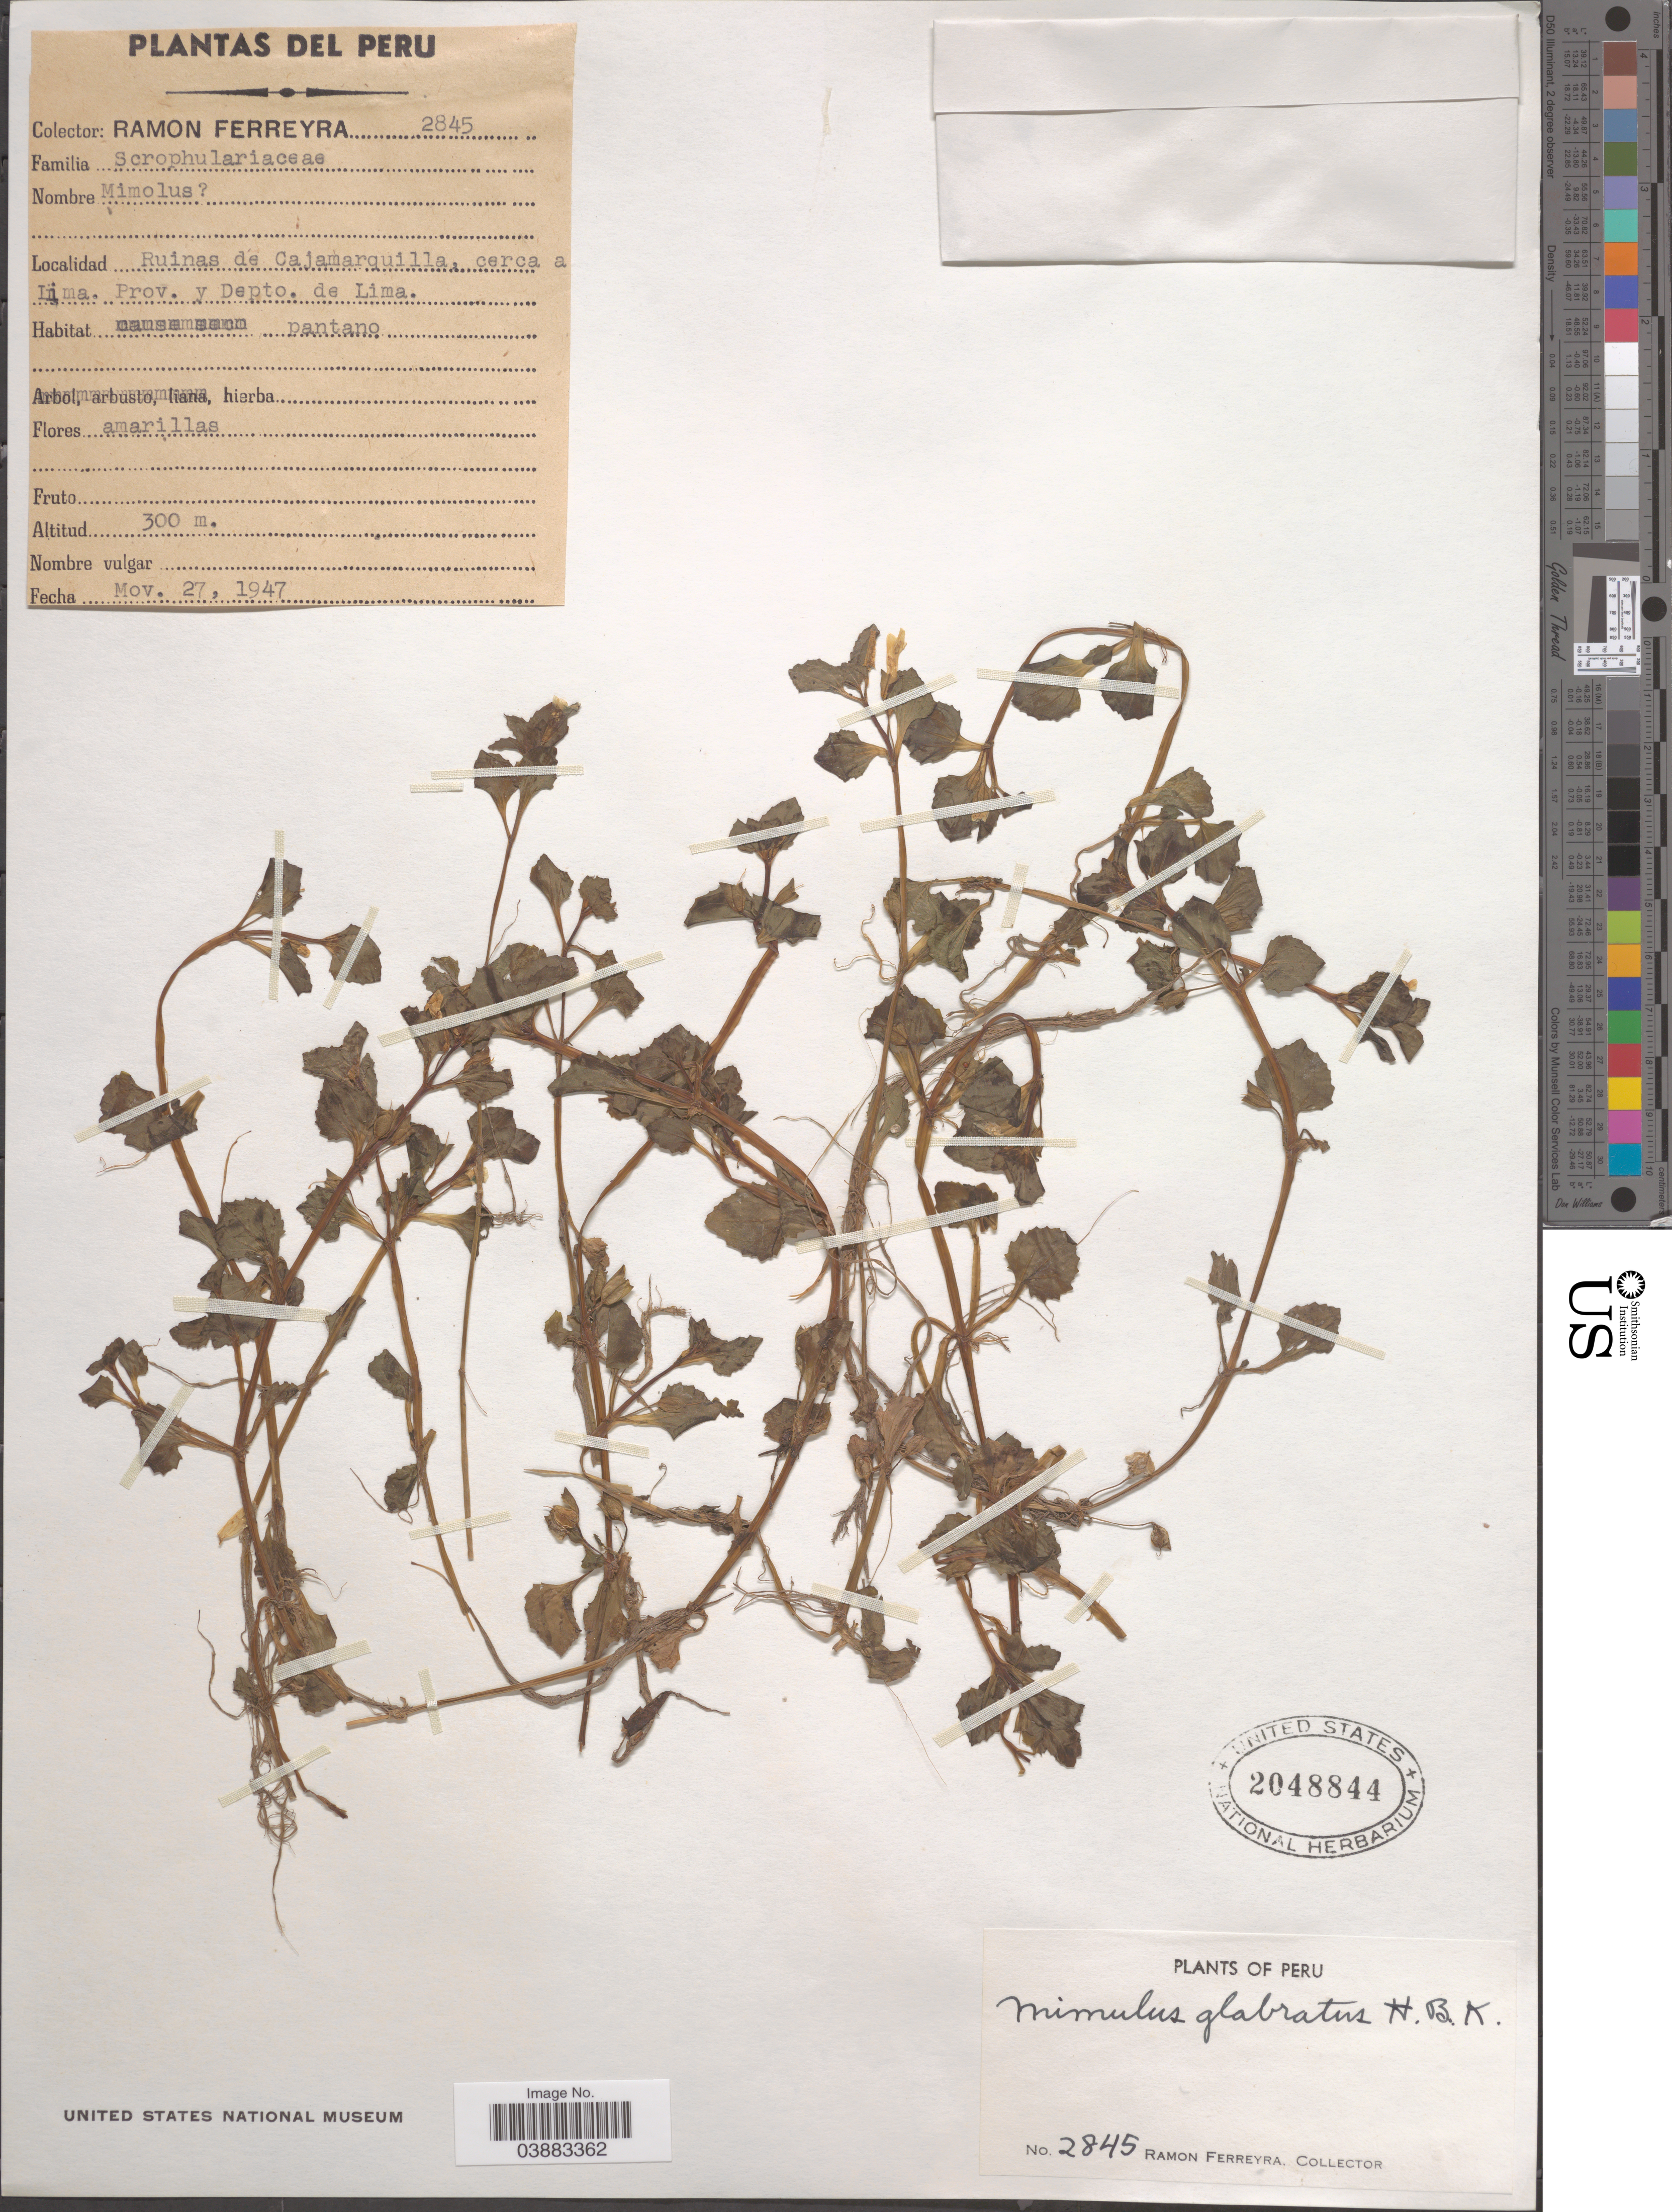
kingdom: Plantae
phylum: Tracheophyta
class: Magnoliopsida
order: Lamiales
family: Phrymaceae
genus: Mimulus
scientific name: Mimulus glabratus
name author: Kunth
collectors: R. A. Ferreyra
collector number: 2845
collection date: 1947-11-27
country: Peru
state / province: Lima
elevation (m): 300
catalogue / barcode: US 2048844